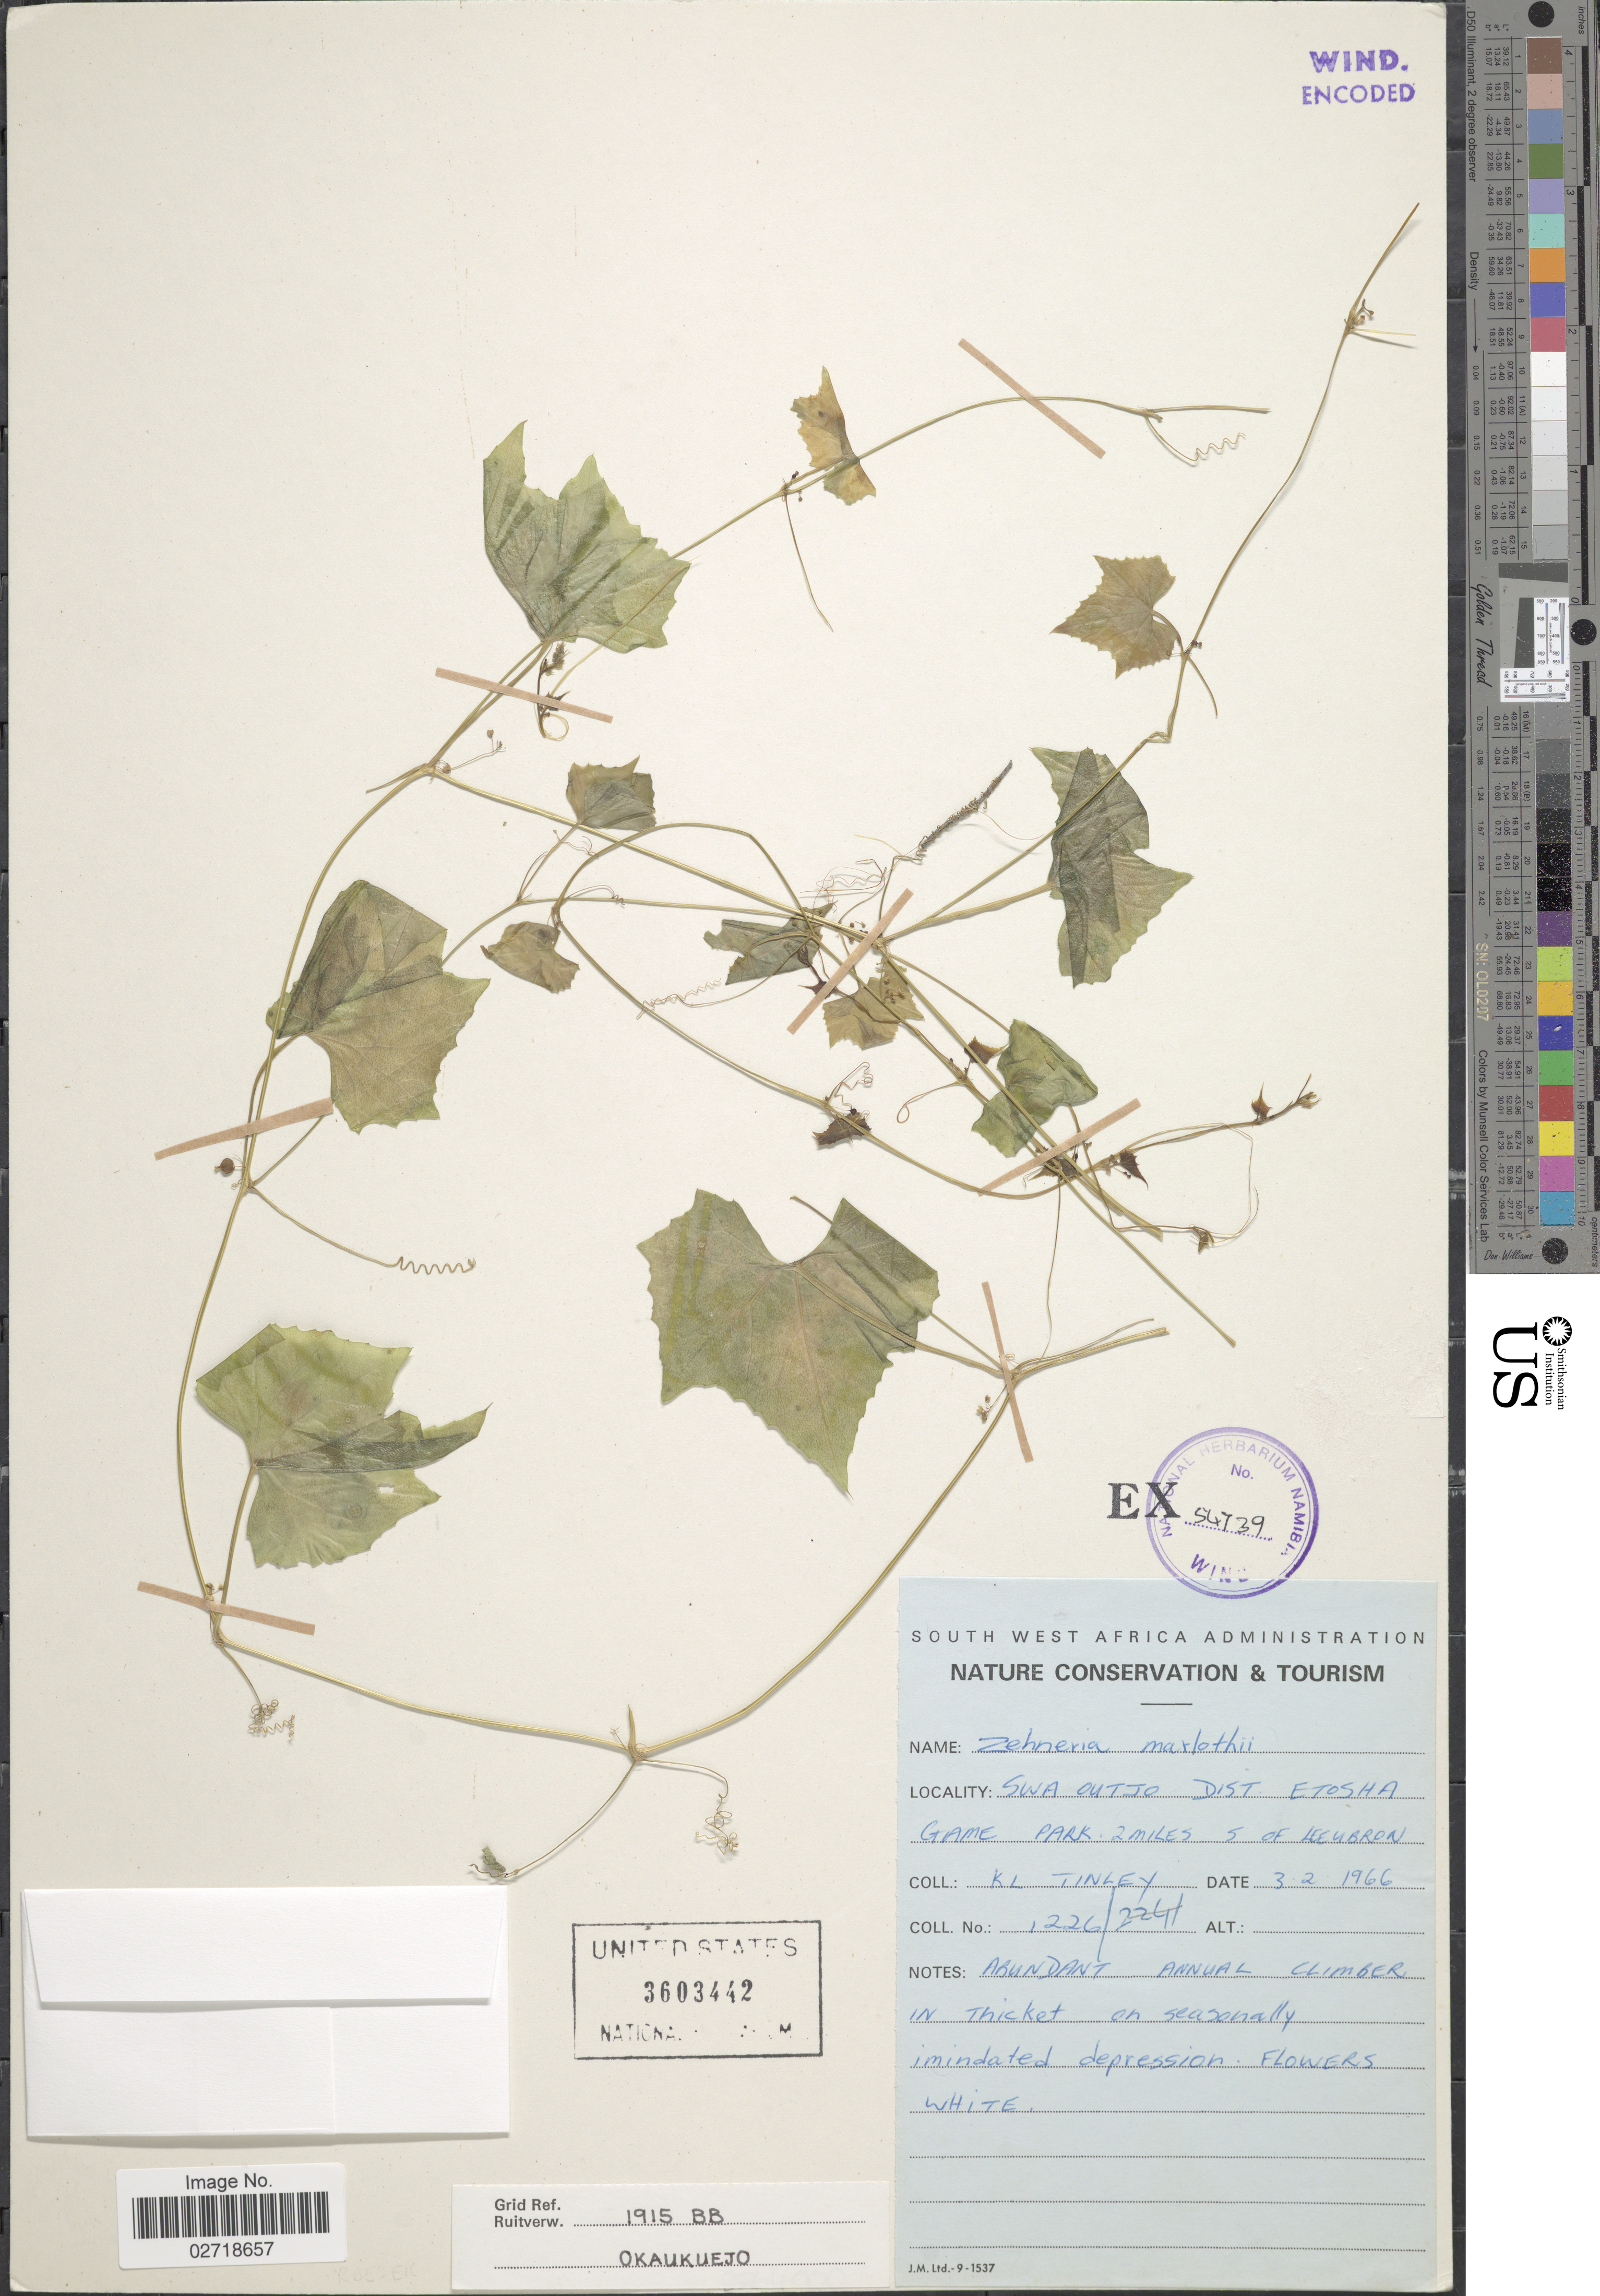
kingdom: Plantae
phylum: Tracheophyta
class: Magnoliopsida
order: Cucurbitales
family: Cucurbitaceae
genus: Zehneria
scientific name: Zehneria marlothii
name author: (Cogn.) R. Fern. & A. Fern.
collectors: K. Tinley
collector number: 1226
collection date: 1966-02-03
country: Namibia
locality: SWA Outjo, Dist. Etosha Game Park, 2 miles S of Leeubron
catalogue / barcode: US 3603442